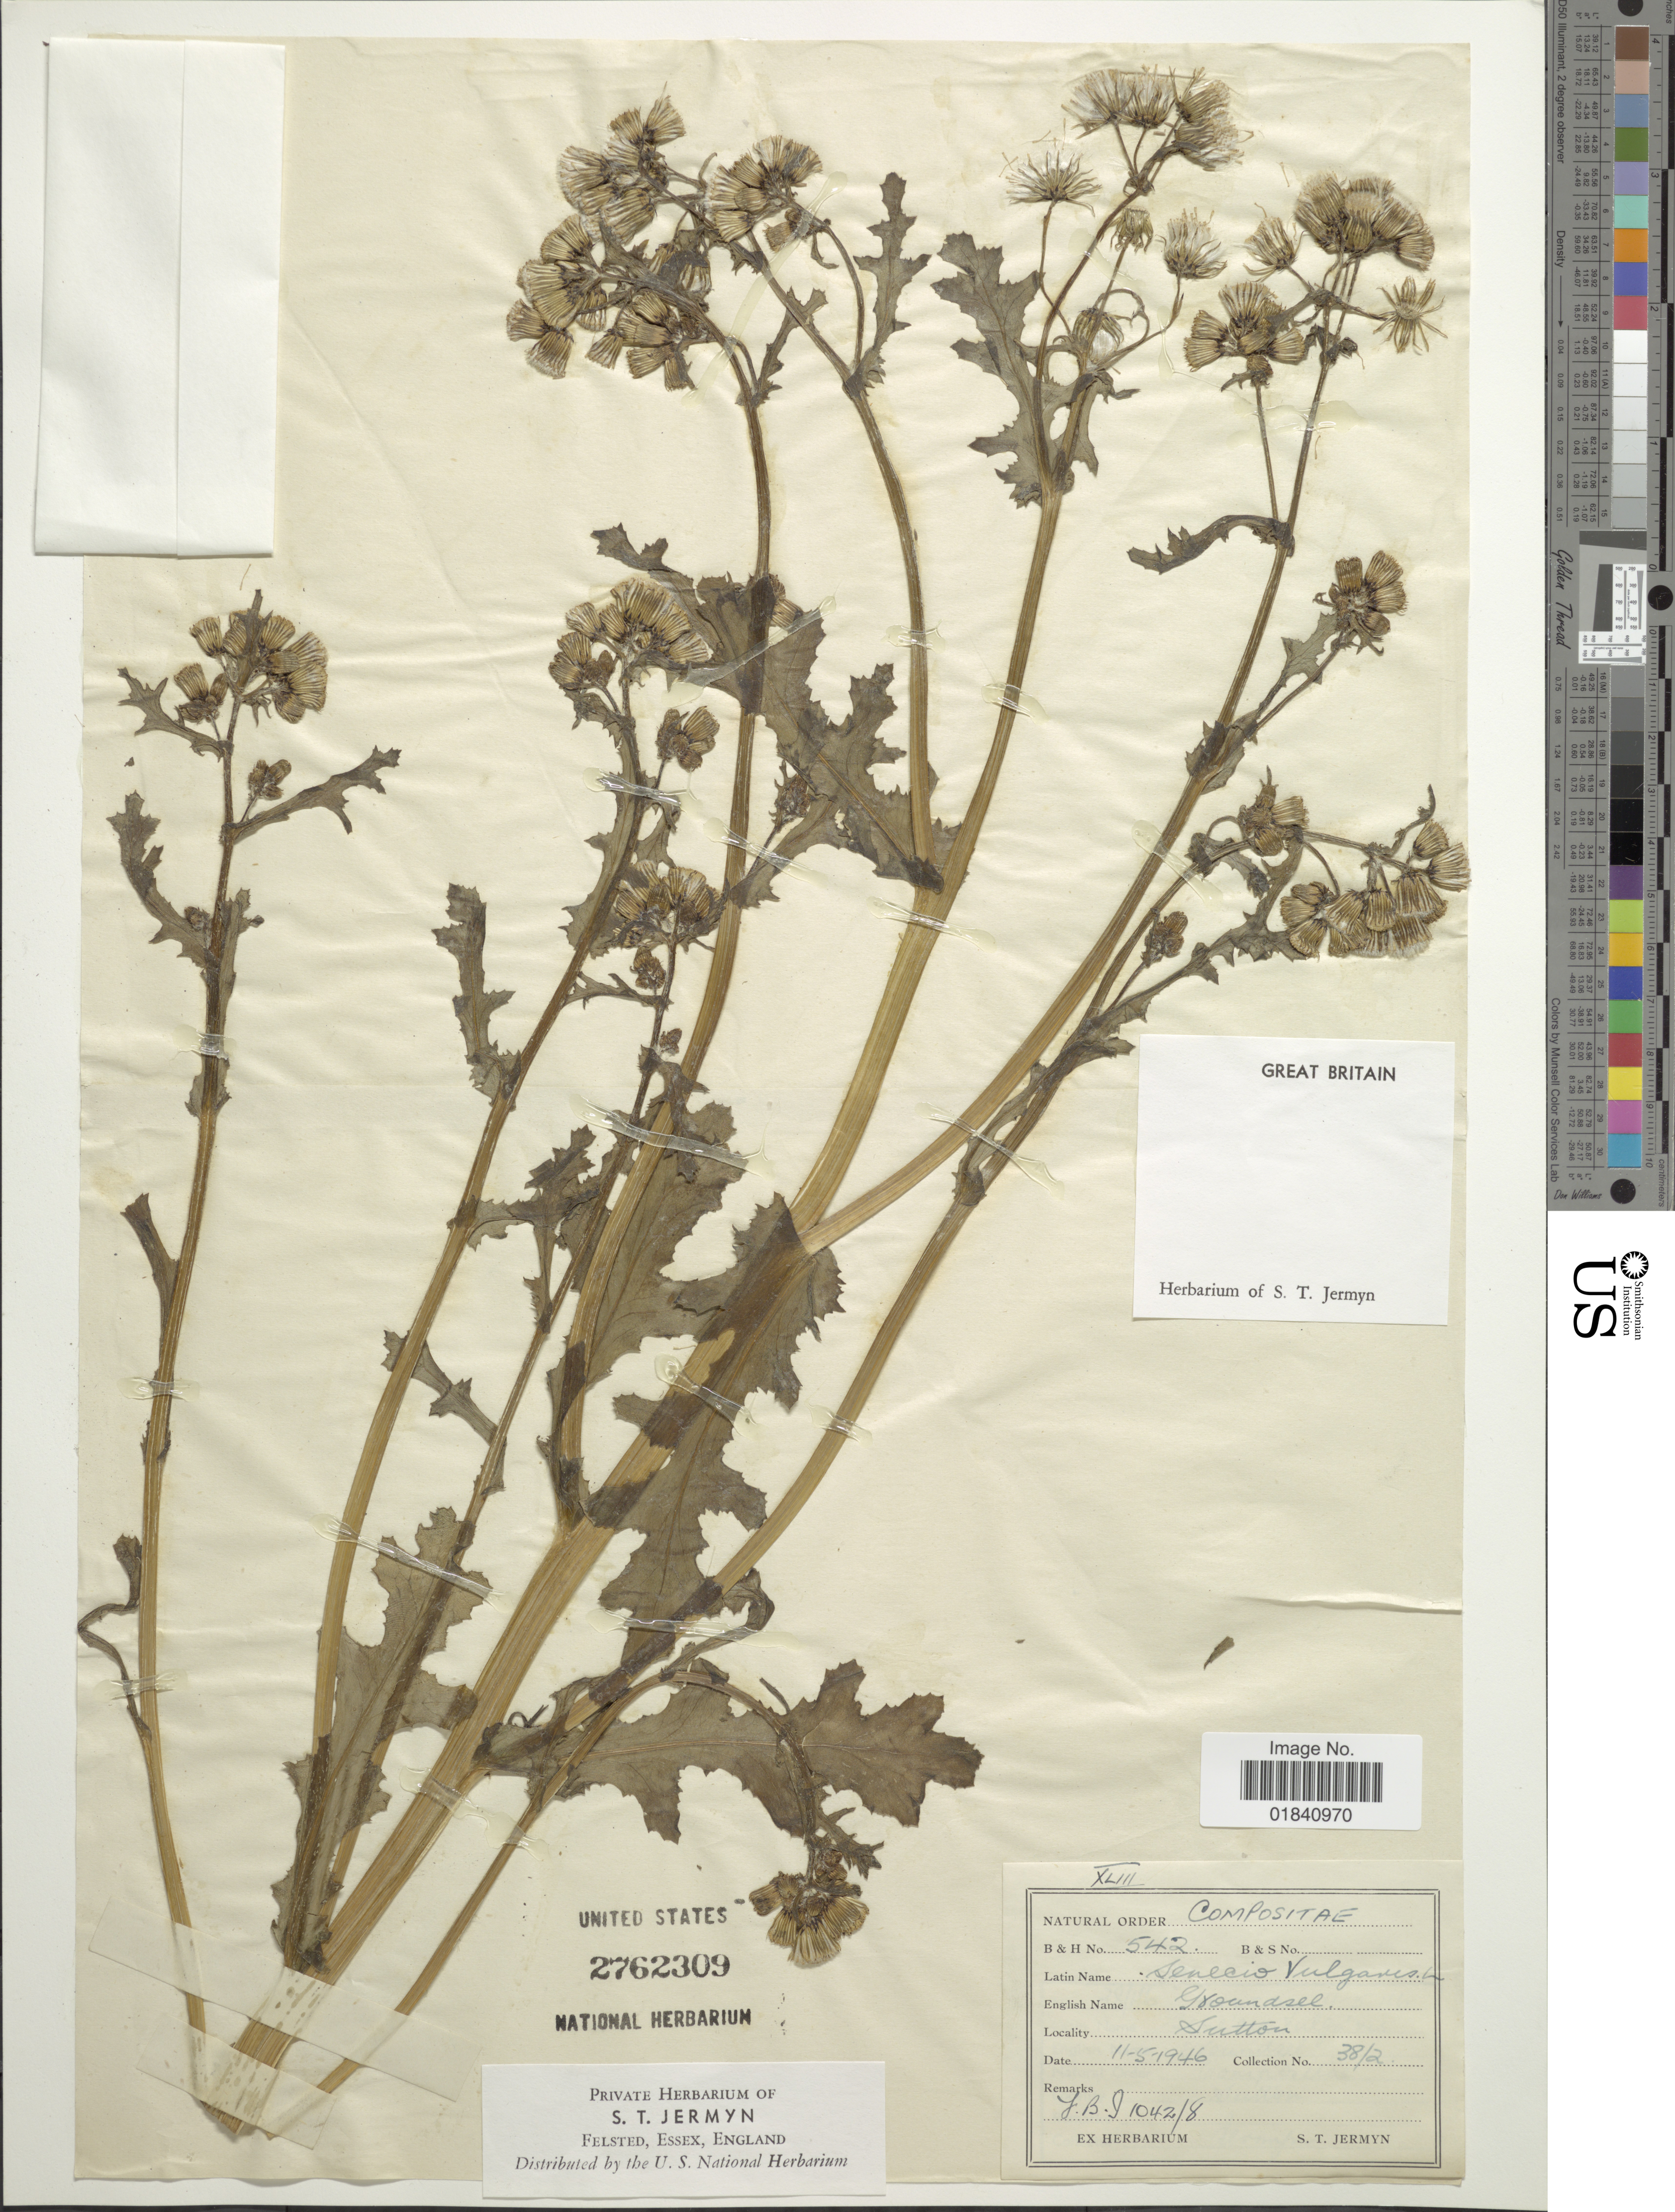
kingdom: Plantae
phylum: Tracheophyta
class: Magnoliopsida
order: Asterales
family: Asteraceae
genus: Senecio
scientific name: Senecio vulgaris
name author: L.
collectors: ex herb. S. T. Jermyn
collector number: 38/2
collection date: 1946-05-11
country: United Kingdom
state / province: England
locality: Sutton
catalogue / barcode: US 2762309